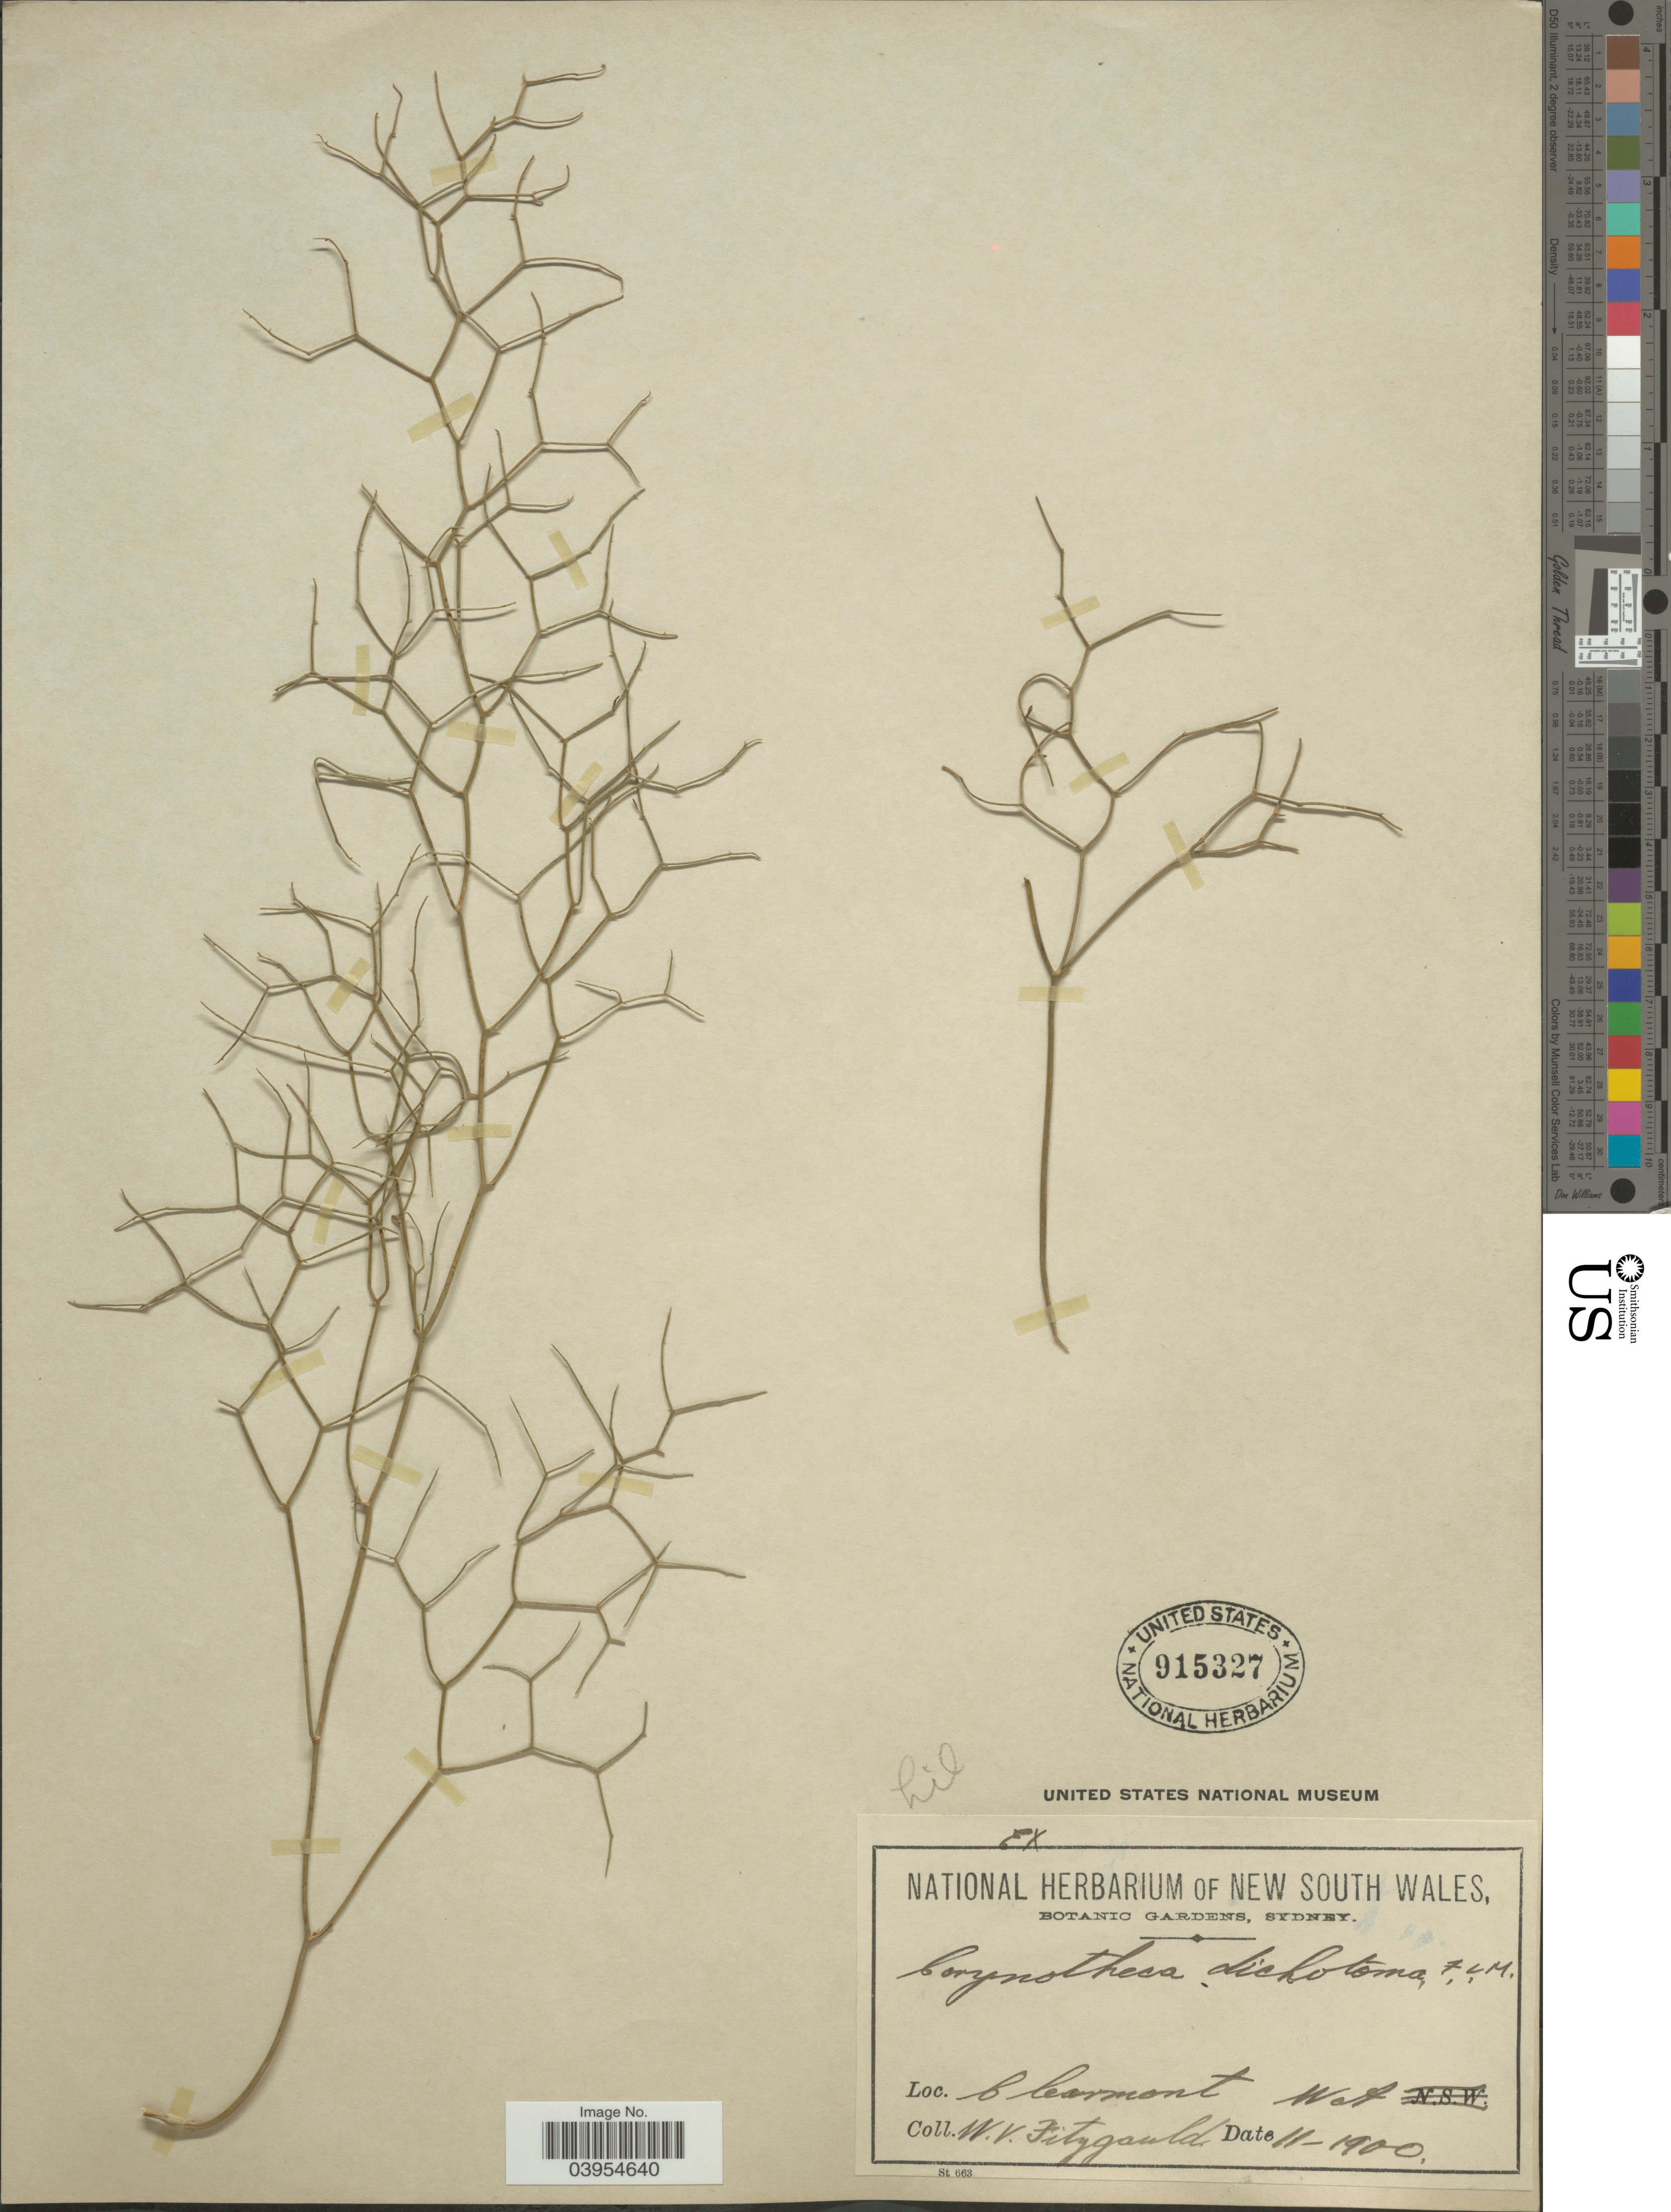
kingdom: Plantae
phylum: Tracheophyta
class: Liliopsida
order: Asparagales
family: Asphodelaceae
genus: Corynotheca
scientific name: Corynotheca dichotoma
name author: (F. Muell.) Benth.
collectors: W. Fitzgerald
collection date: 1900-11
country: Australia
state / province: Western Australia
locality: Clearmont. WA.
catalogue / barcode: US 915327